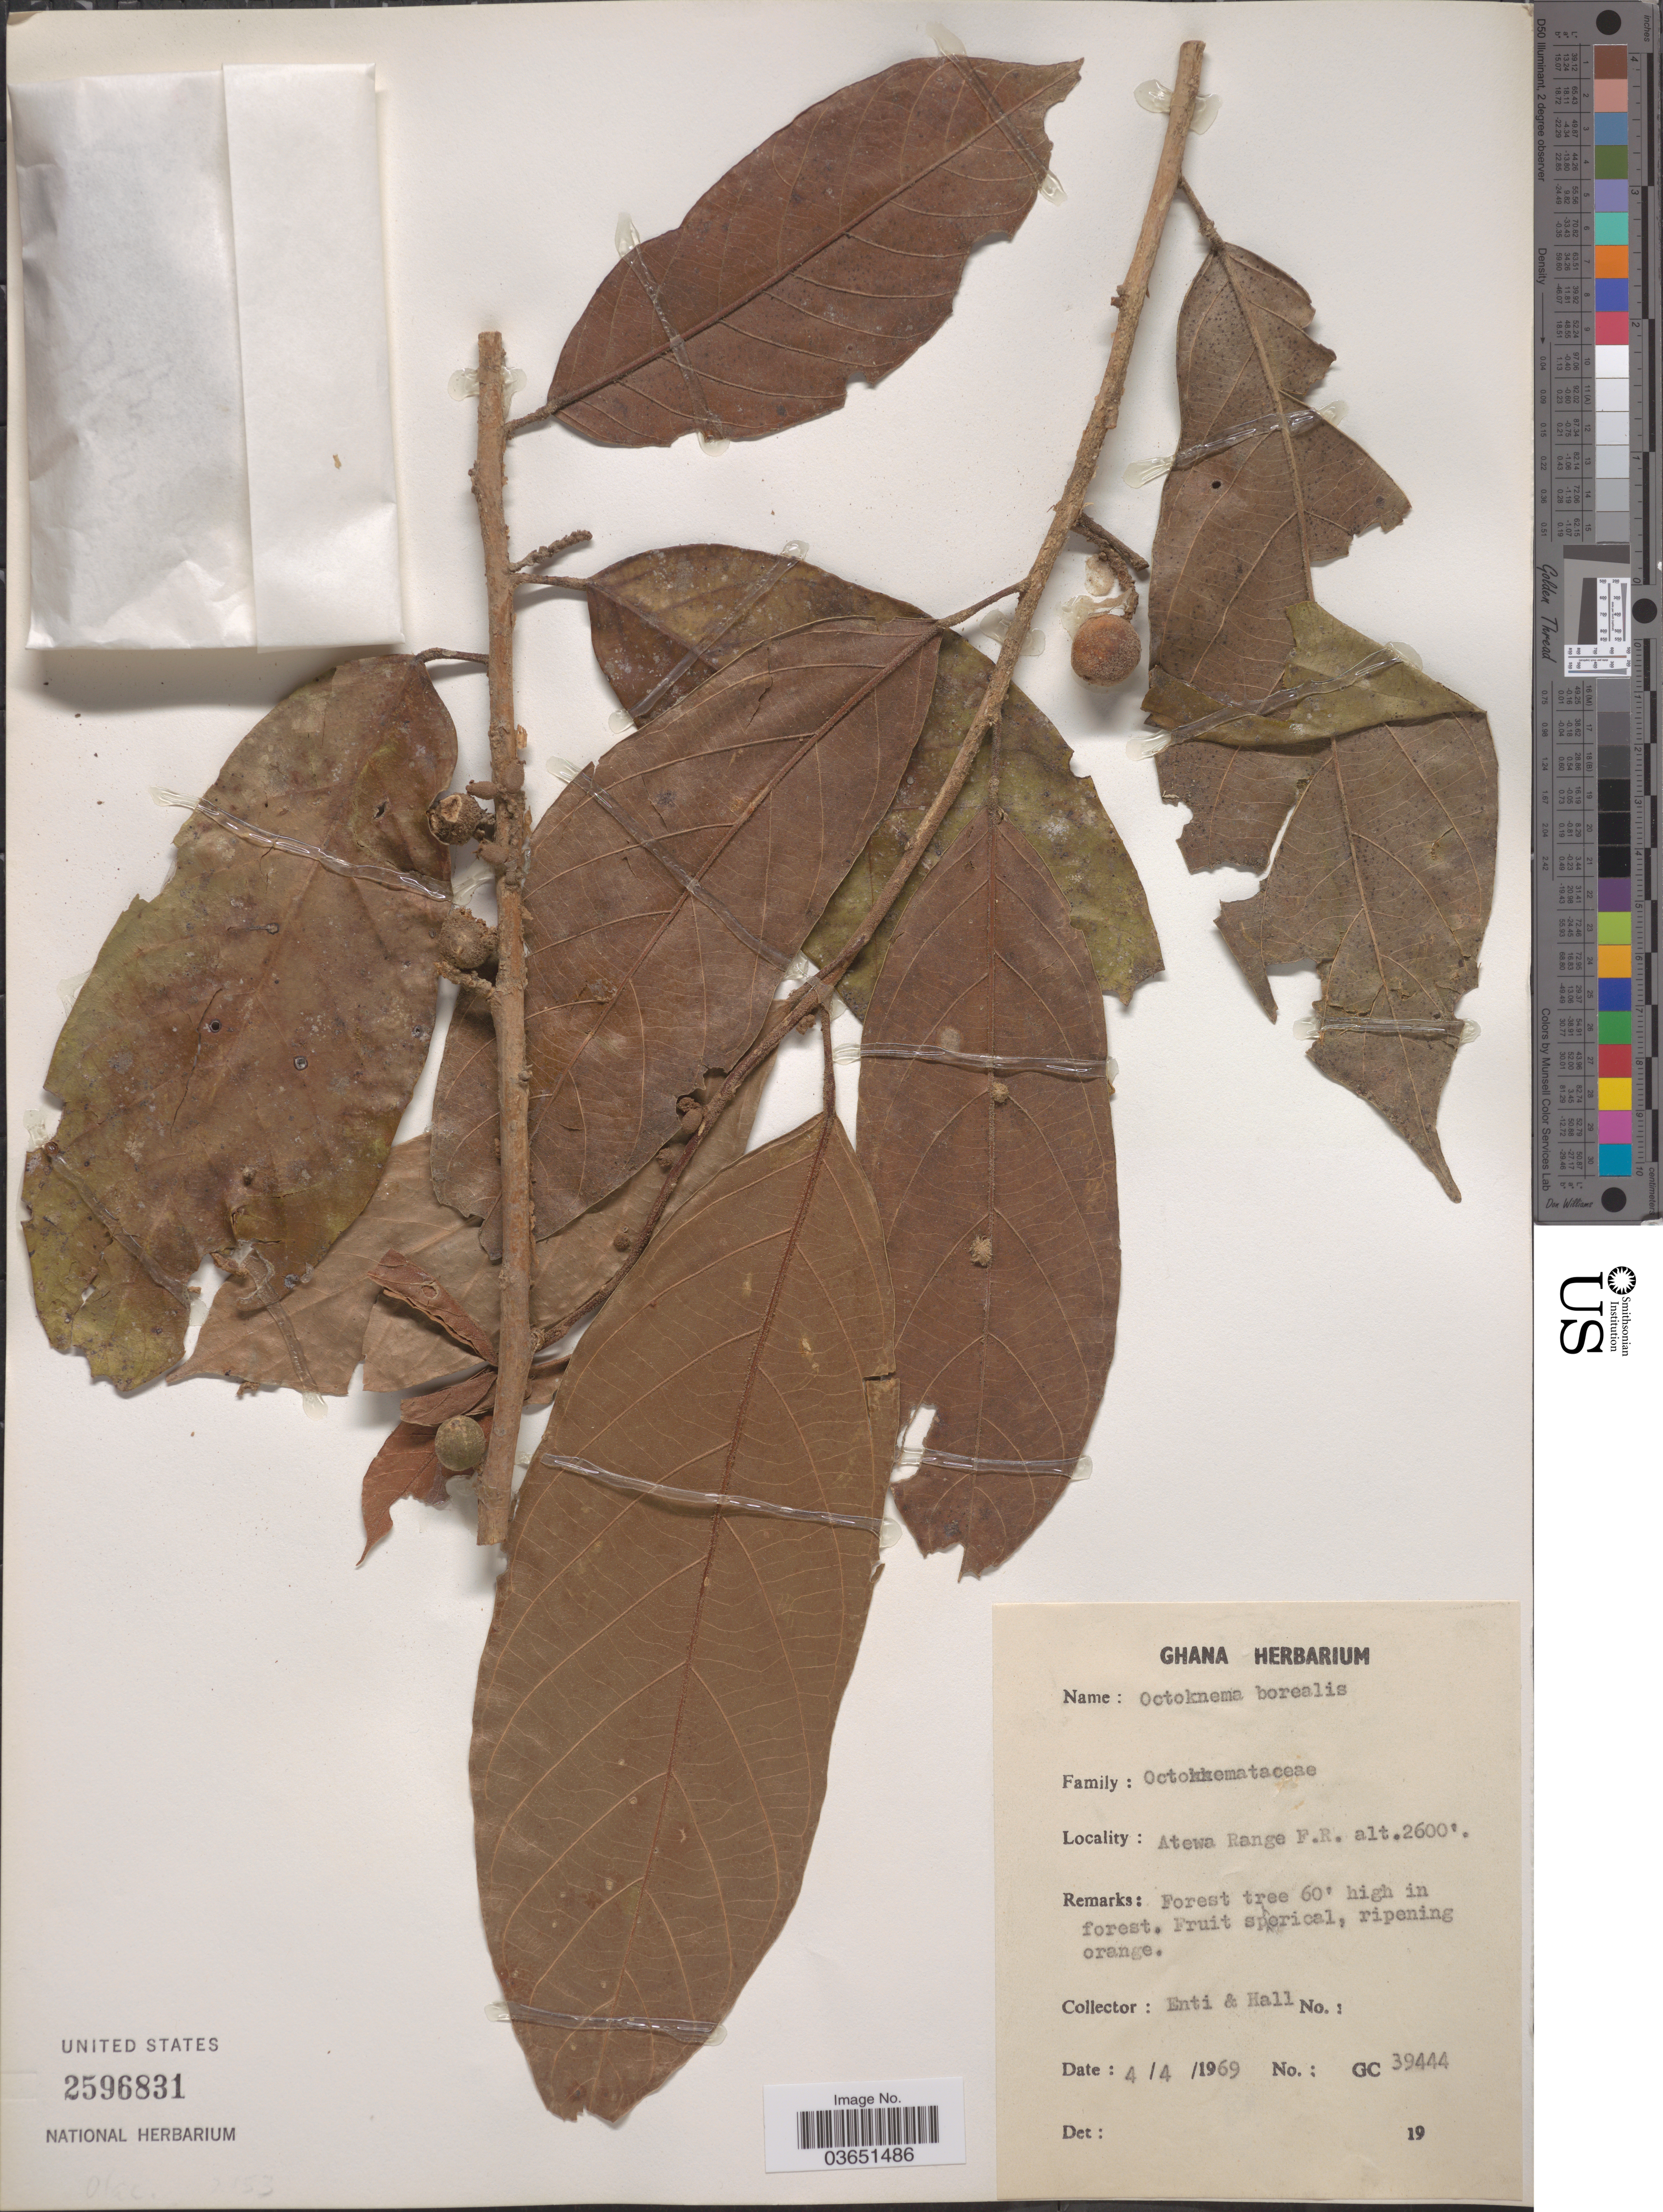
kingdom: Plantae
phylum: Tracheophyta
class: Magnoliopsida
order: Santalales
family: Octoknemaceae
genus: Octoknema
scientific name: Octoknema borealis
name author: Hutch. & Dalziel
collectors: -. Enti & -- Hall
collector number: GC39444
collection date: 1969-04-04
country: Ghana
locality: Atewa Range F.R.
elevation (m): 792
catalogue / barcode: US 2596831